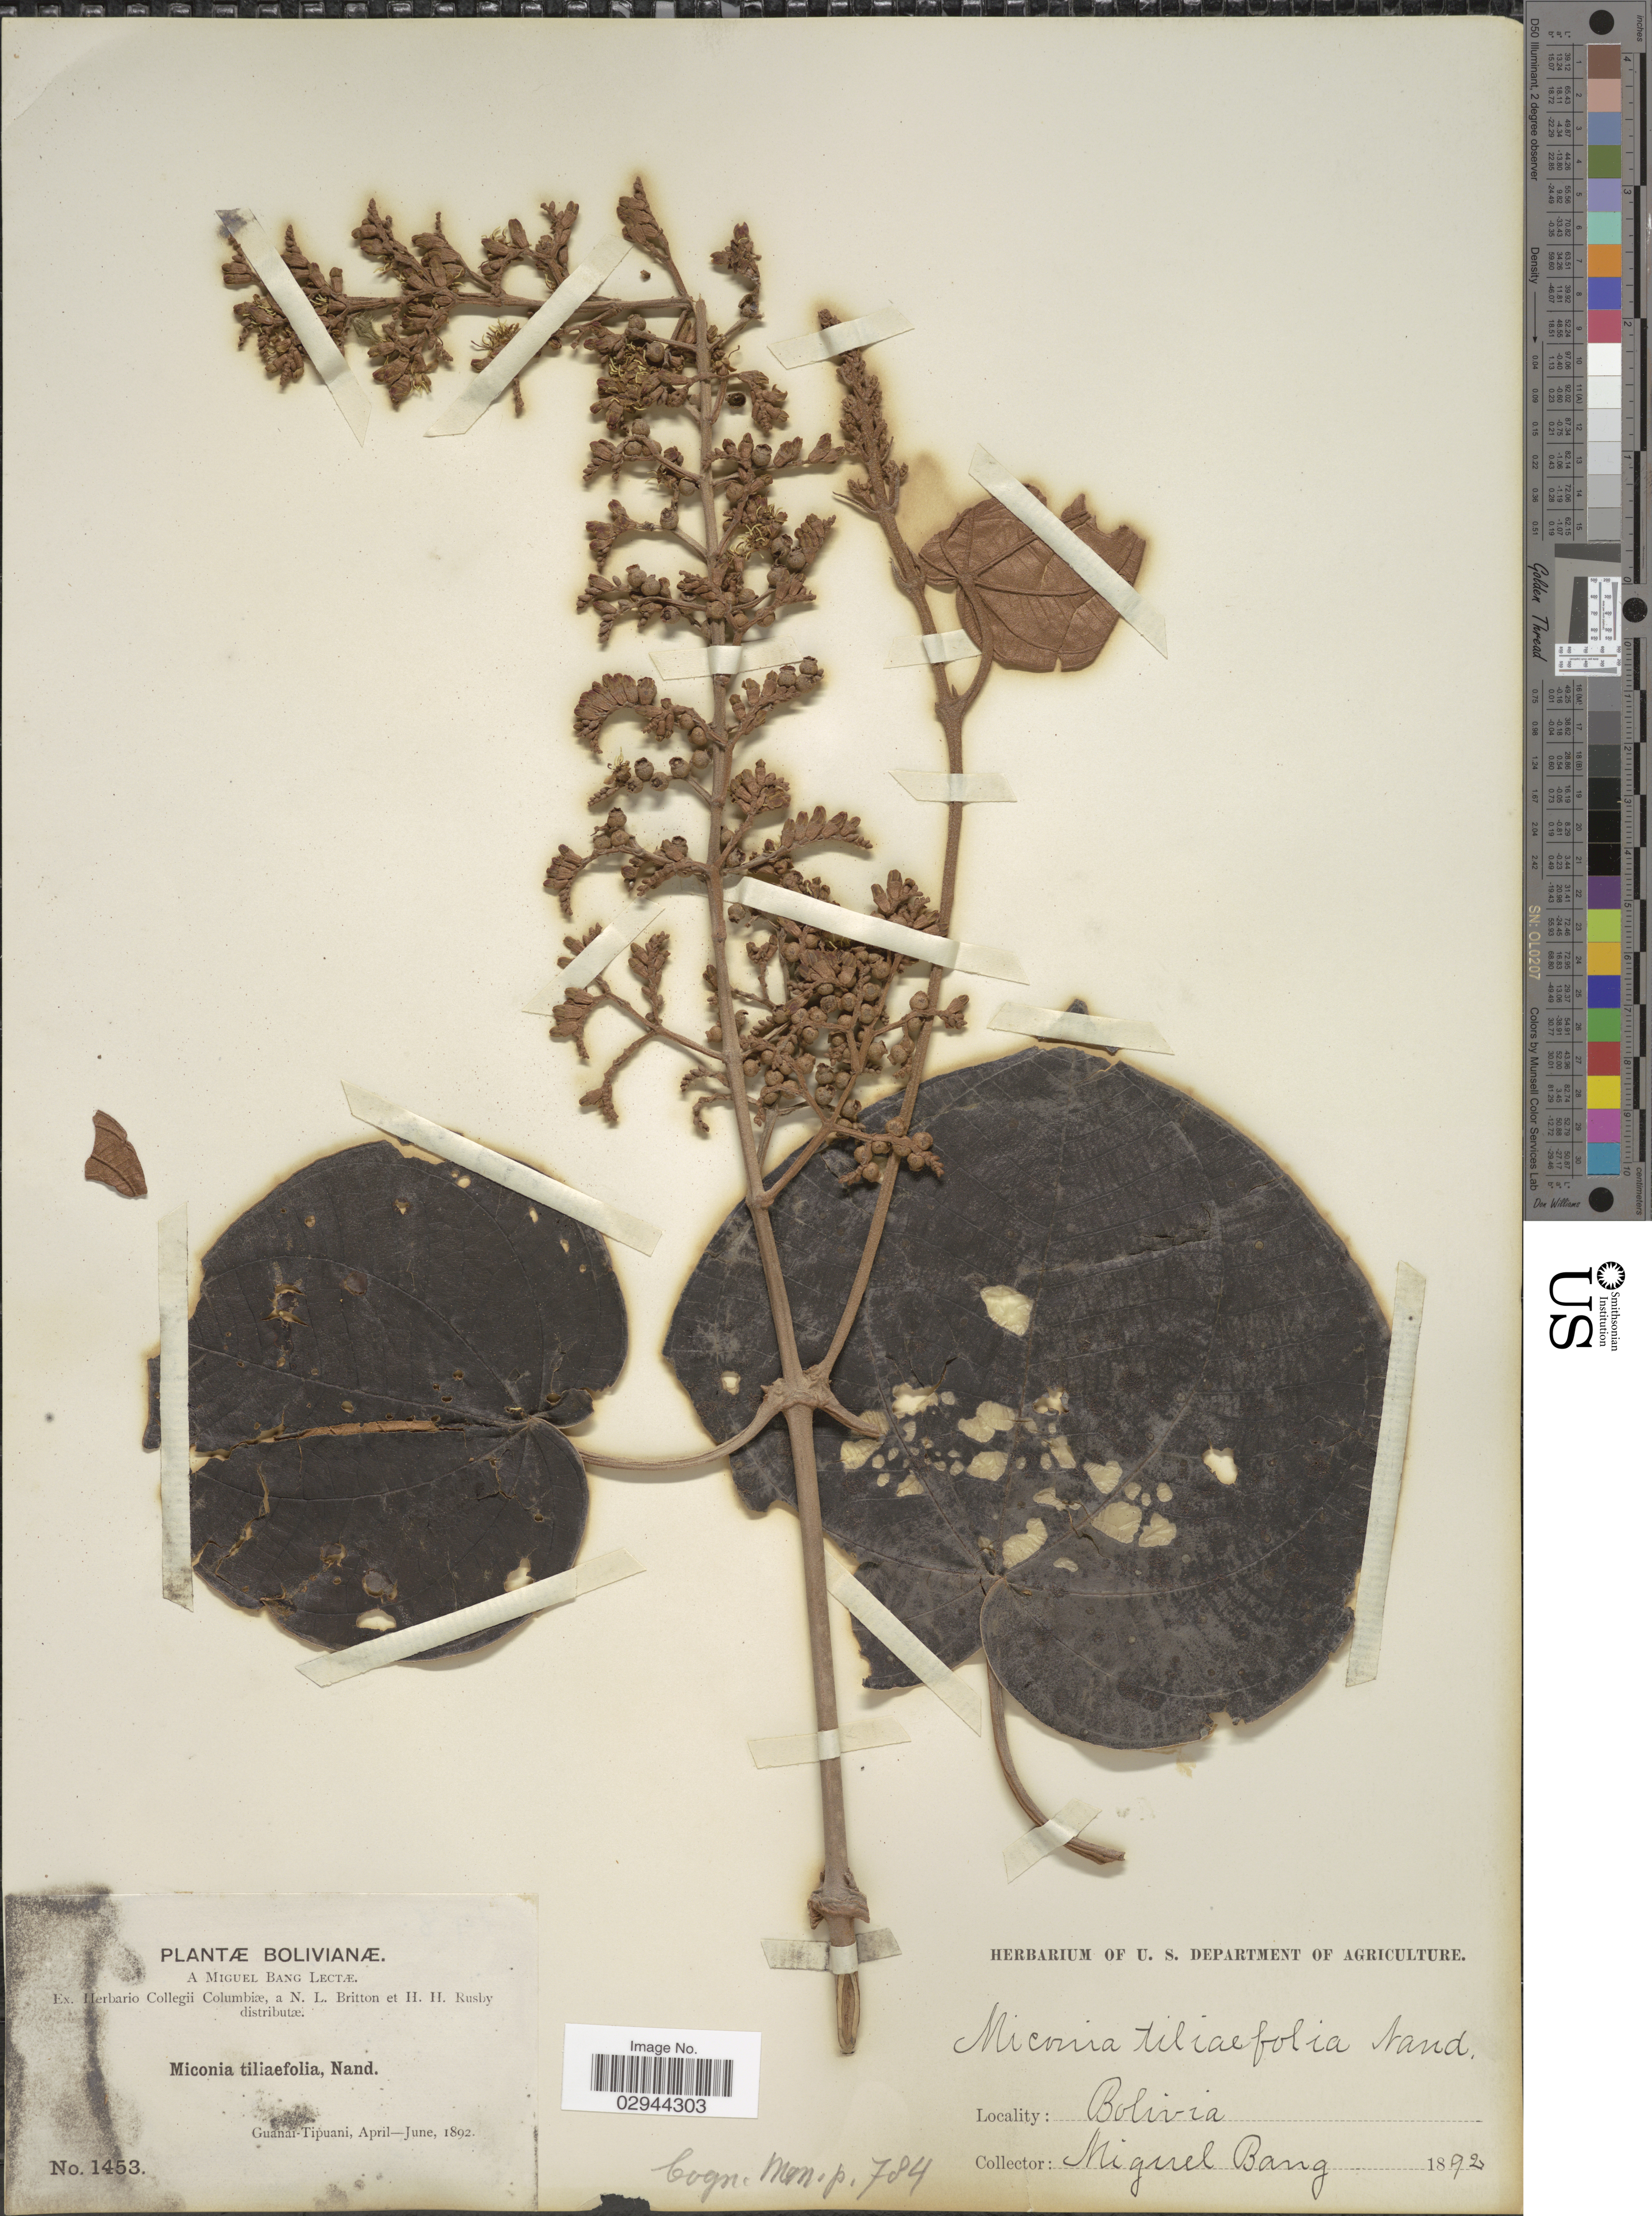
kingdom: Plantae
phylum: Tracheophyta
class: Magnoliopsida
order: Myrtales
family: Melastomataceae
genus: Miconia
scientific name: Miconia tiliifolia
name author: Naudin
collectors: M. Bang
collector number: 1453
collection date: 1892-04/1892-06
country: Bolivia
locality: Guanai-Tipuani.